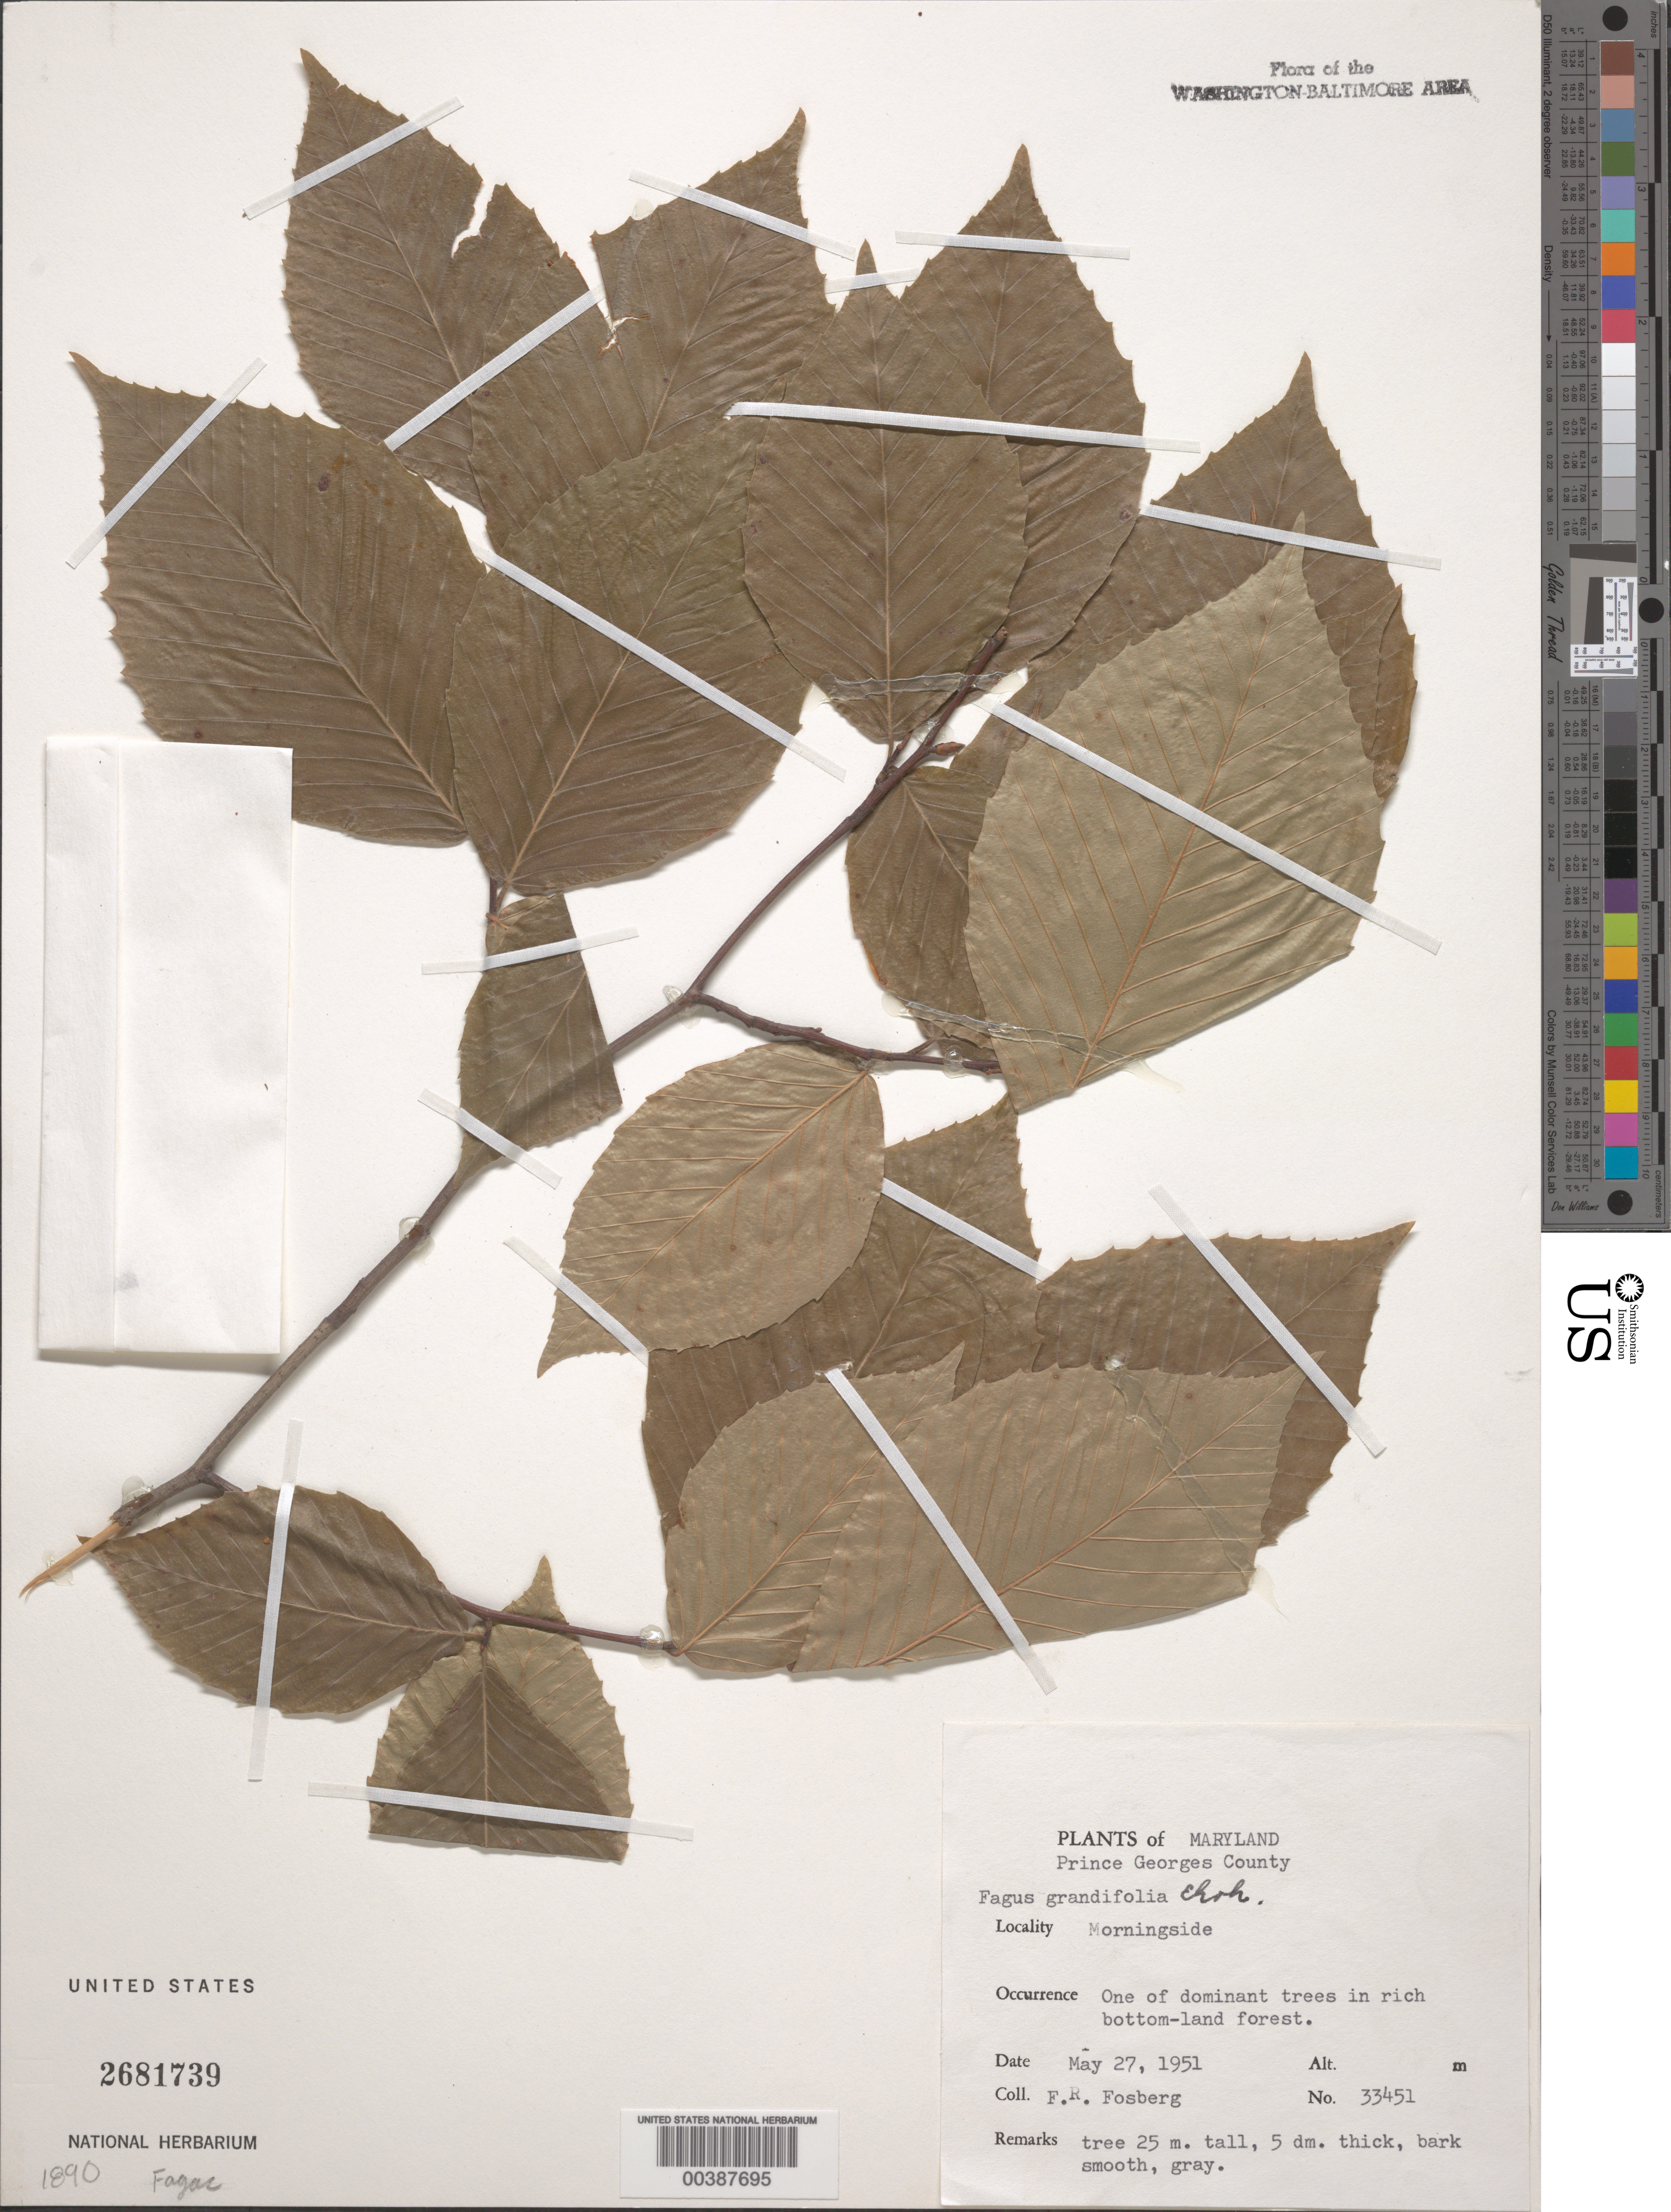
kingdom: Plantae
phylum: Tracheophyta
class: Magnoliopsida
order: Fagales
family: Fagaceae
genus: Fagus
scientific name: Fagus grandifolia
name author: Ehrh.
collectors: F. R. Fosberg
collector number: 33451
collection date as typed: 27 May 1951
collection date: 1951-05-27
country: United States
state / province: Maryland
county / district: Prince George's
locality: Morningside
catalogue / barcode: US 2681739